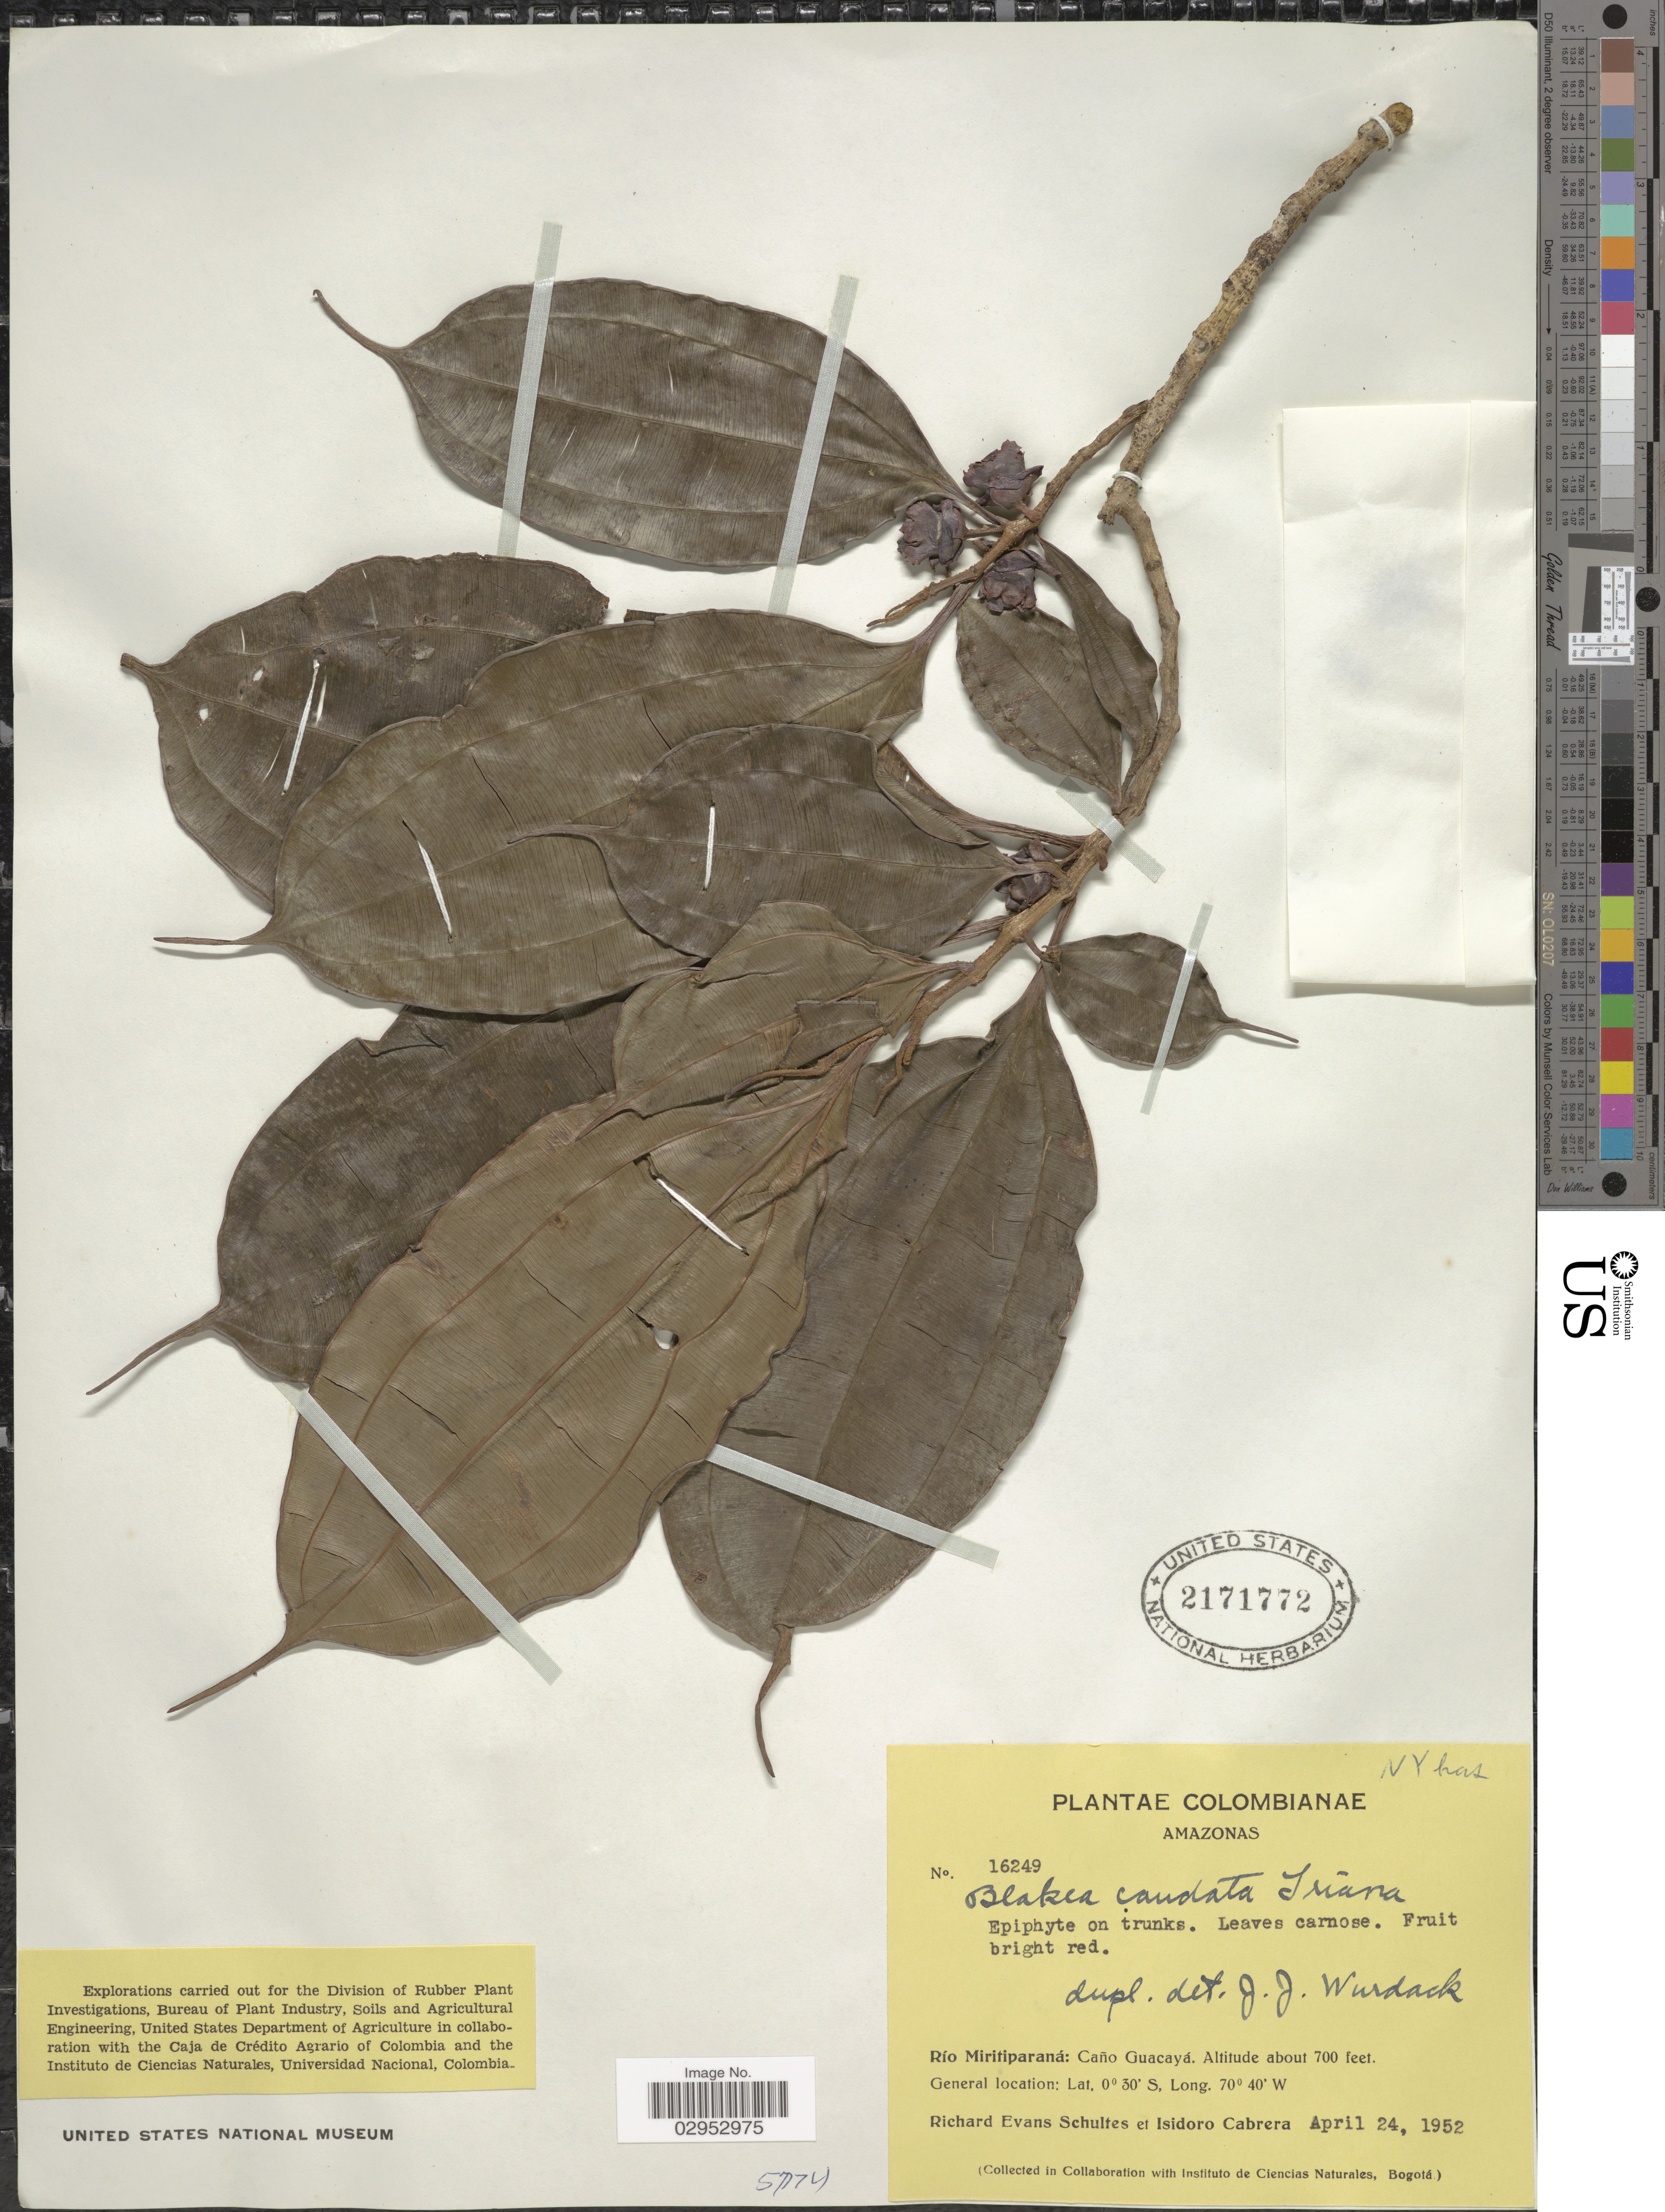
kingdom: Plantae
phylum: Tracheophyta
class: Magnoliopsida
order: Myrtales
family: Melastomataceae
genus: Blakea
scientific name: Blakea caudata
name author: Triana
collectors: R. E. Schultes & I. Cabrera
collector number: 16249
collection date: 1952-04-24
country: Colombia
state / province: Amazônas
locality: Río Miritiparaná: Caño Guacayá.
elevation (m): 213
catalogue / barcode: US 2171772